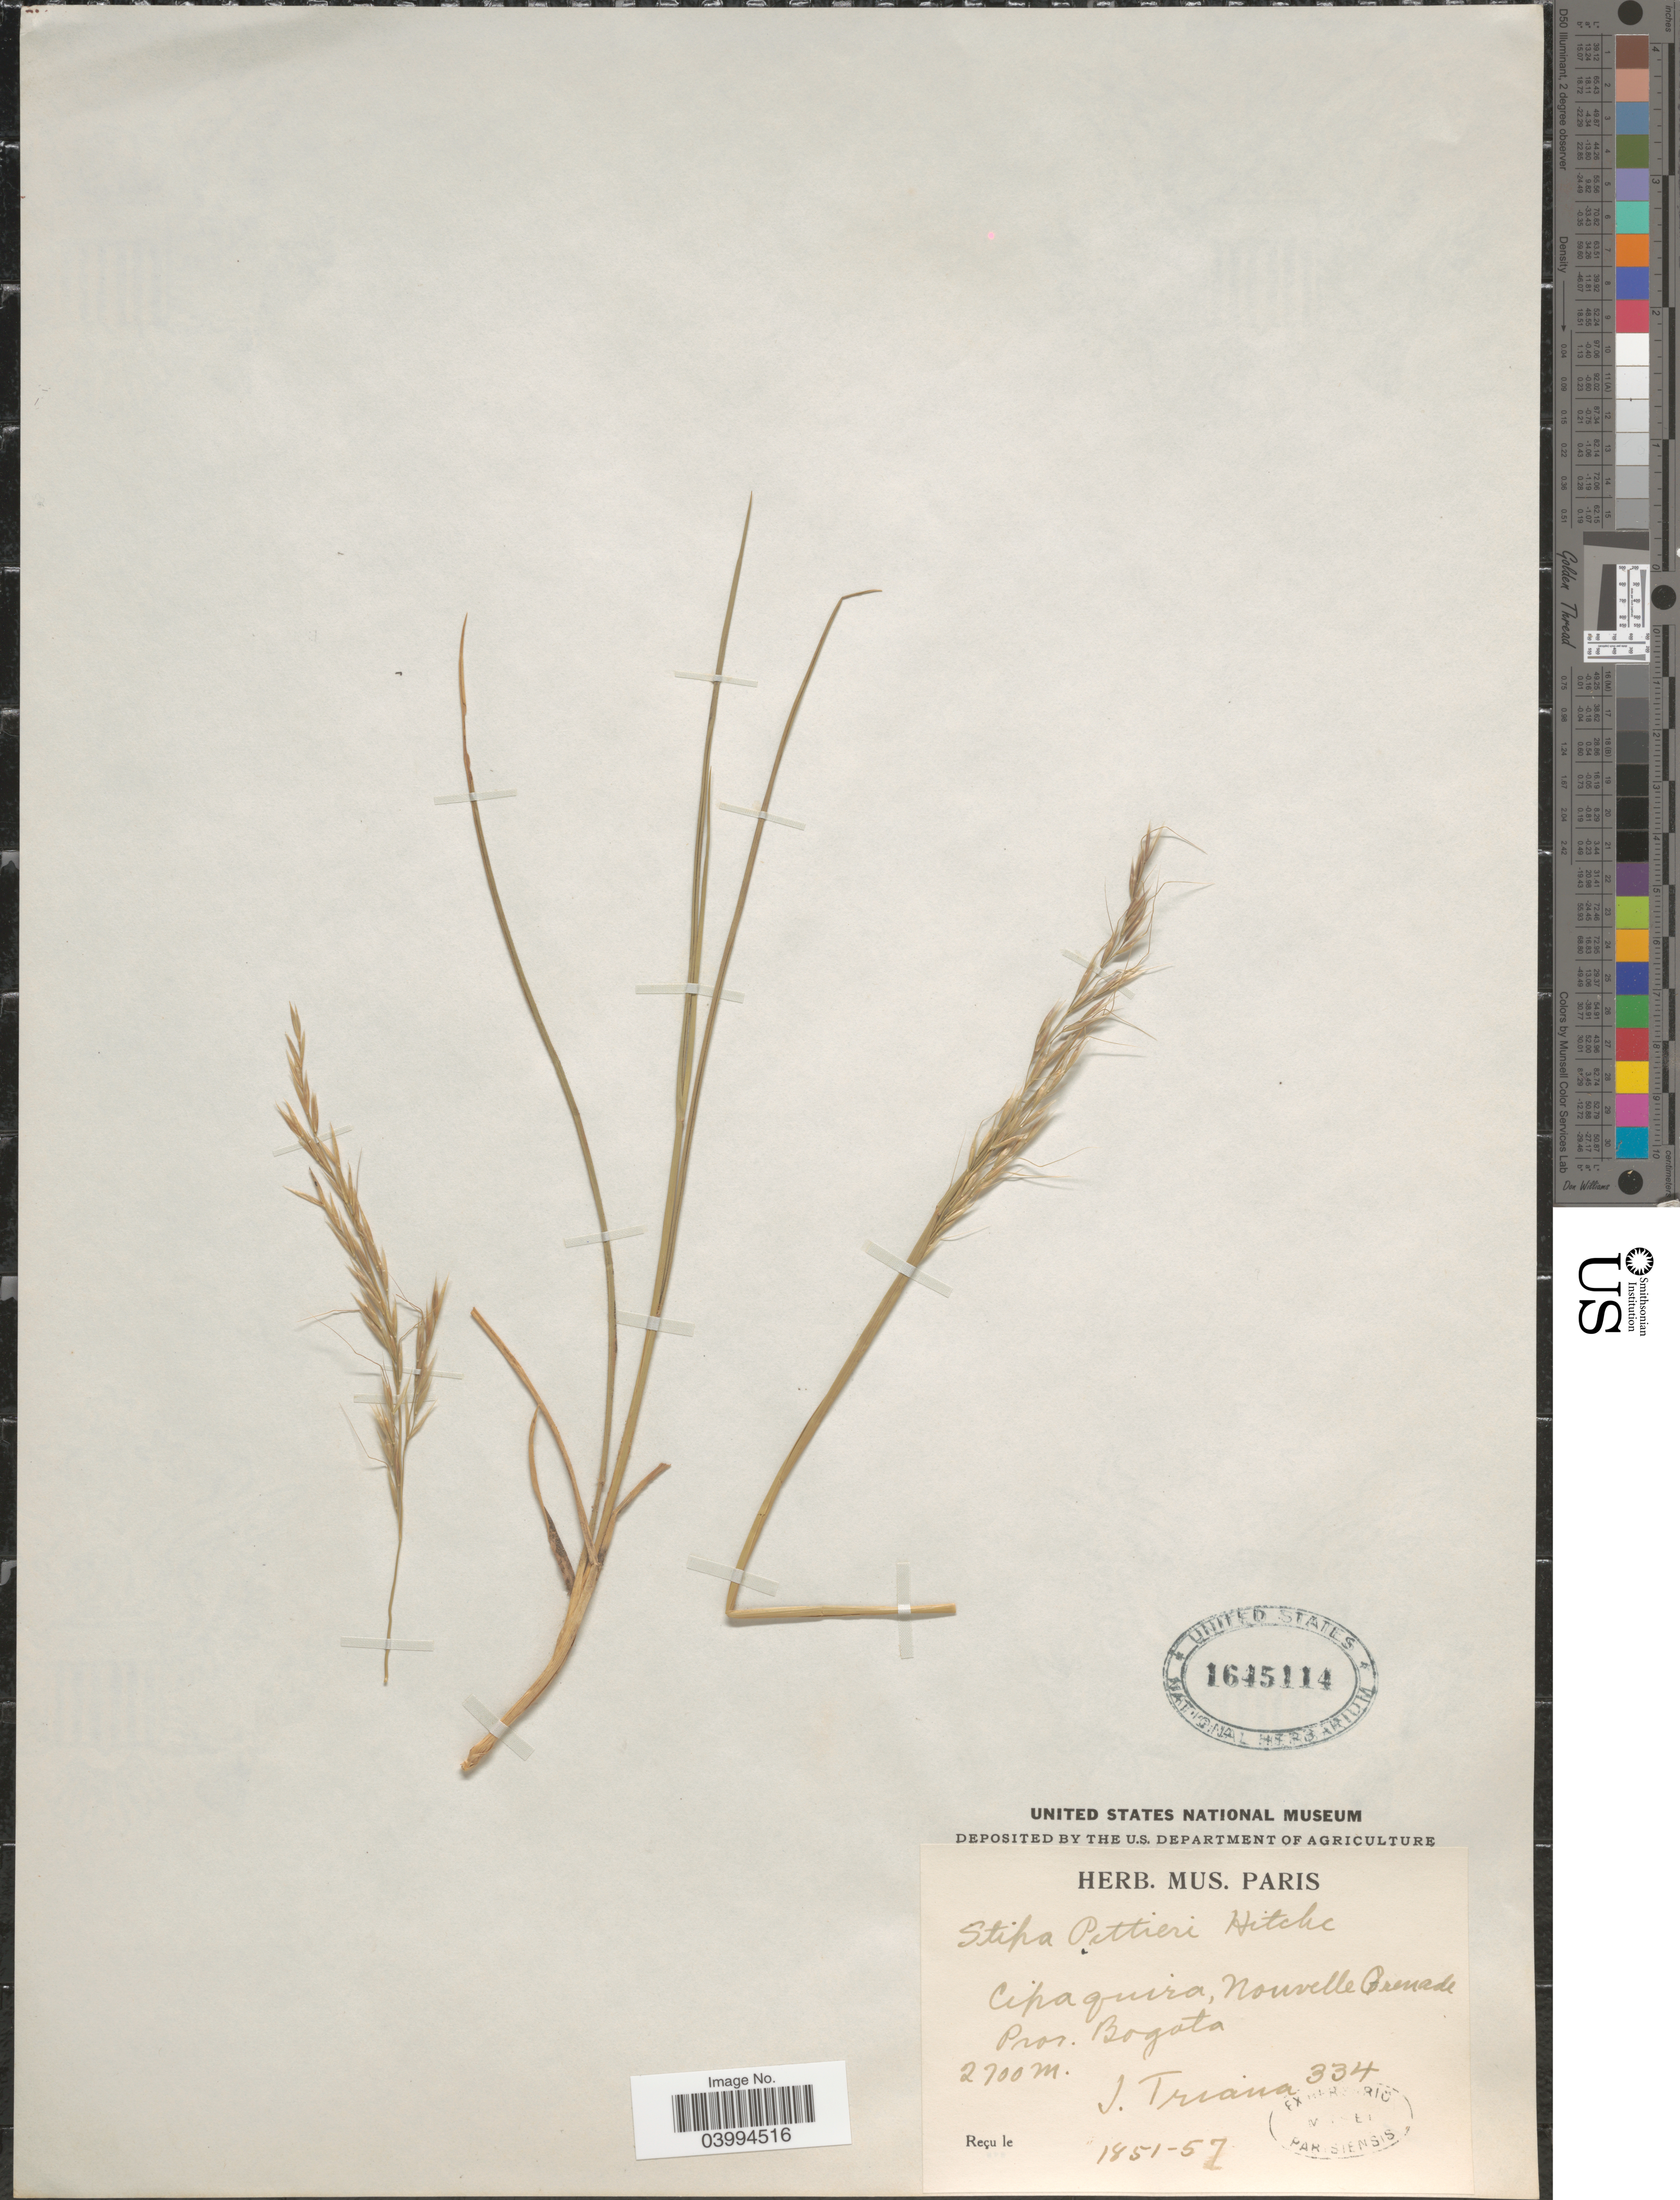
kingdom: Plantae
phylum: Tracheophyta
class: Liliopsida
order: Poales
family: Poaceae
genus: Nassella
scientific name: Nassella pittieri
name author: (Hitchc.) Peñail.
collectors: J. Triana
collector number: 334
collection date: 1851/1857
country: Colombia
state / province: Bogota D.C.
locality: Cipaquira, Nouvelle Grenade. Prov. Bogota.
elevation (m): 2700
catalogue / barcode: US 1645114